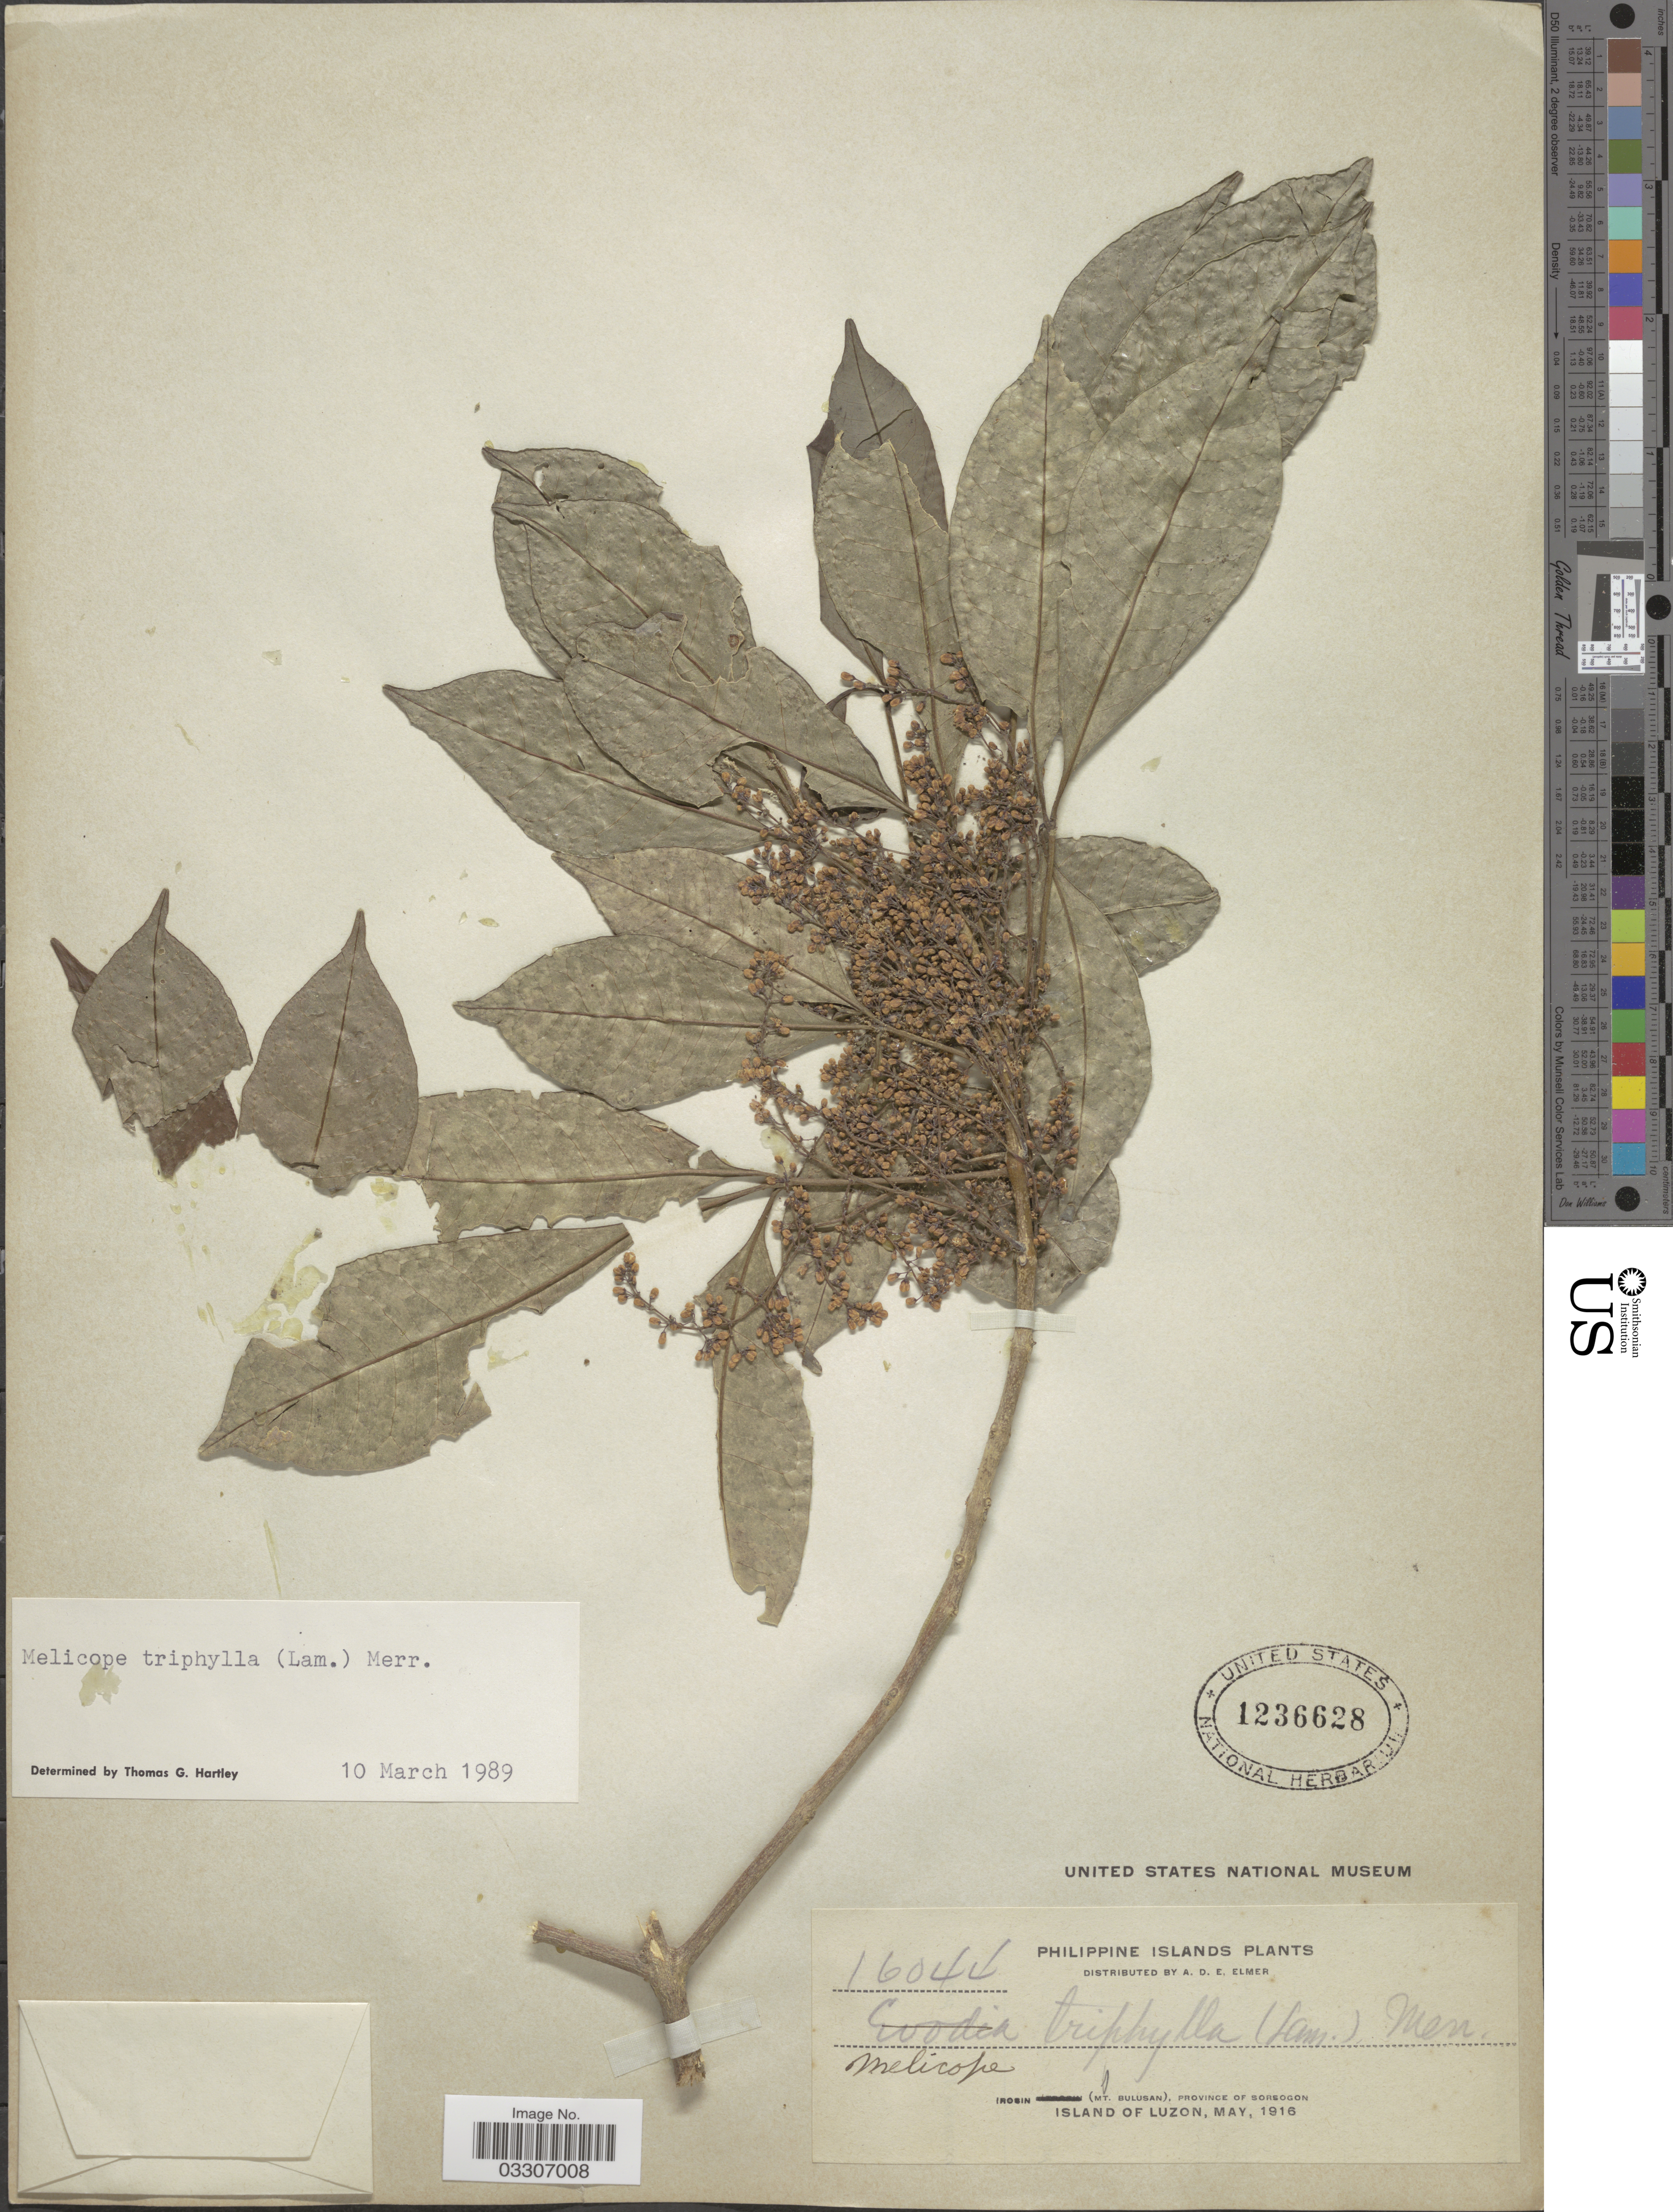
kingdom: Plantae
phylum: Tracheophyta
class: Magnoliopsida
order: Sapindales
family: Rutaceae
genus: Melicope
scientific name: Melicope triphylla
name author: (Lam.) Merr.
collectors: A. D. E. Elmer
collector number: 16044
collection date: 1916-05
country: Philippines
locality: Irosin (Mt. Bulusan), Province of Sorsogon, Island of Luzon.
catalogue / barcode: US 1236628